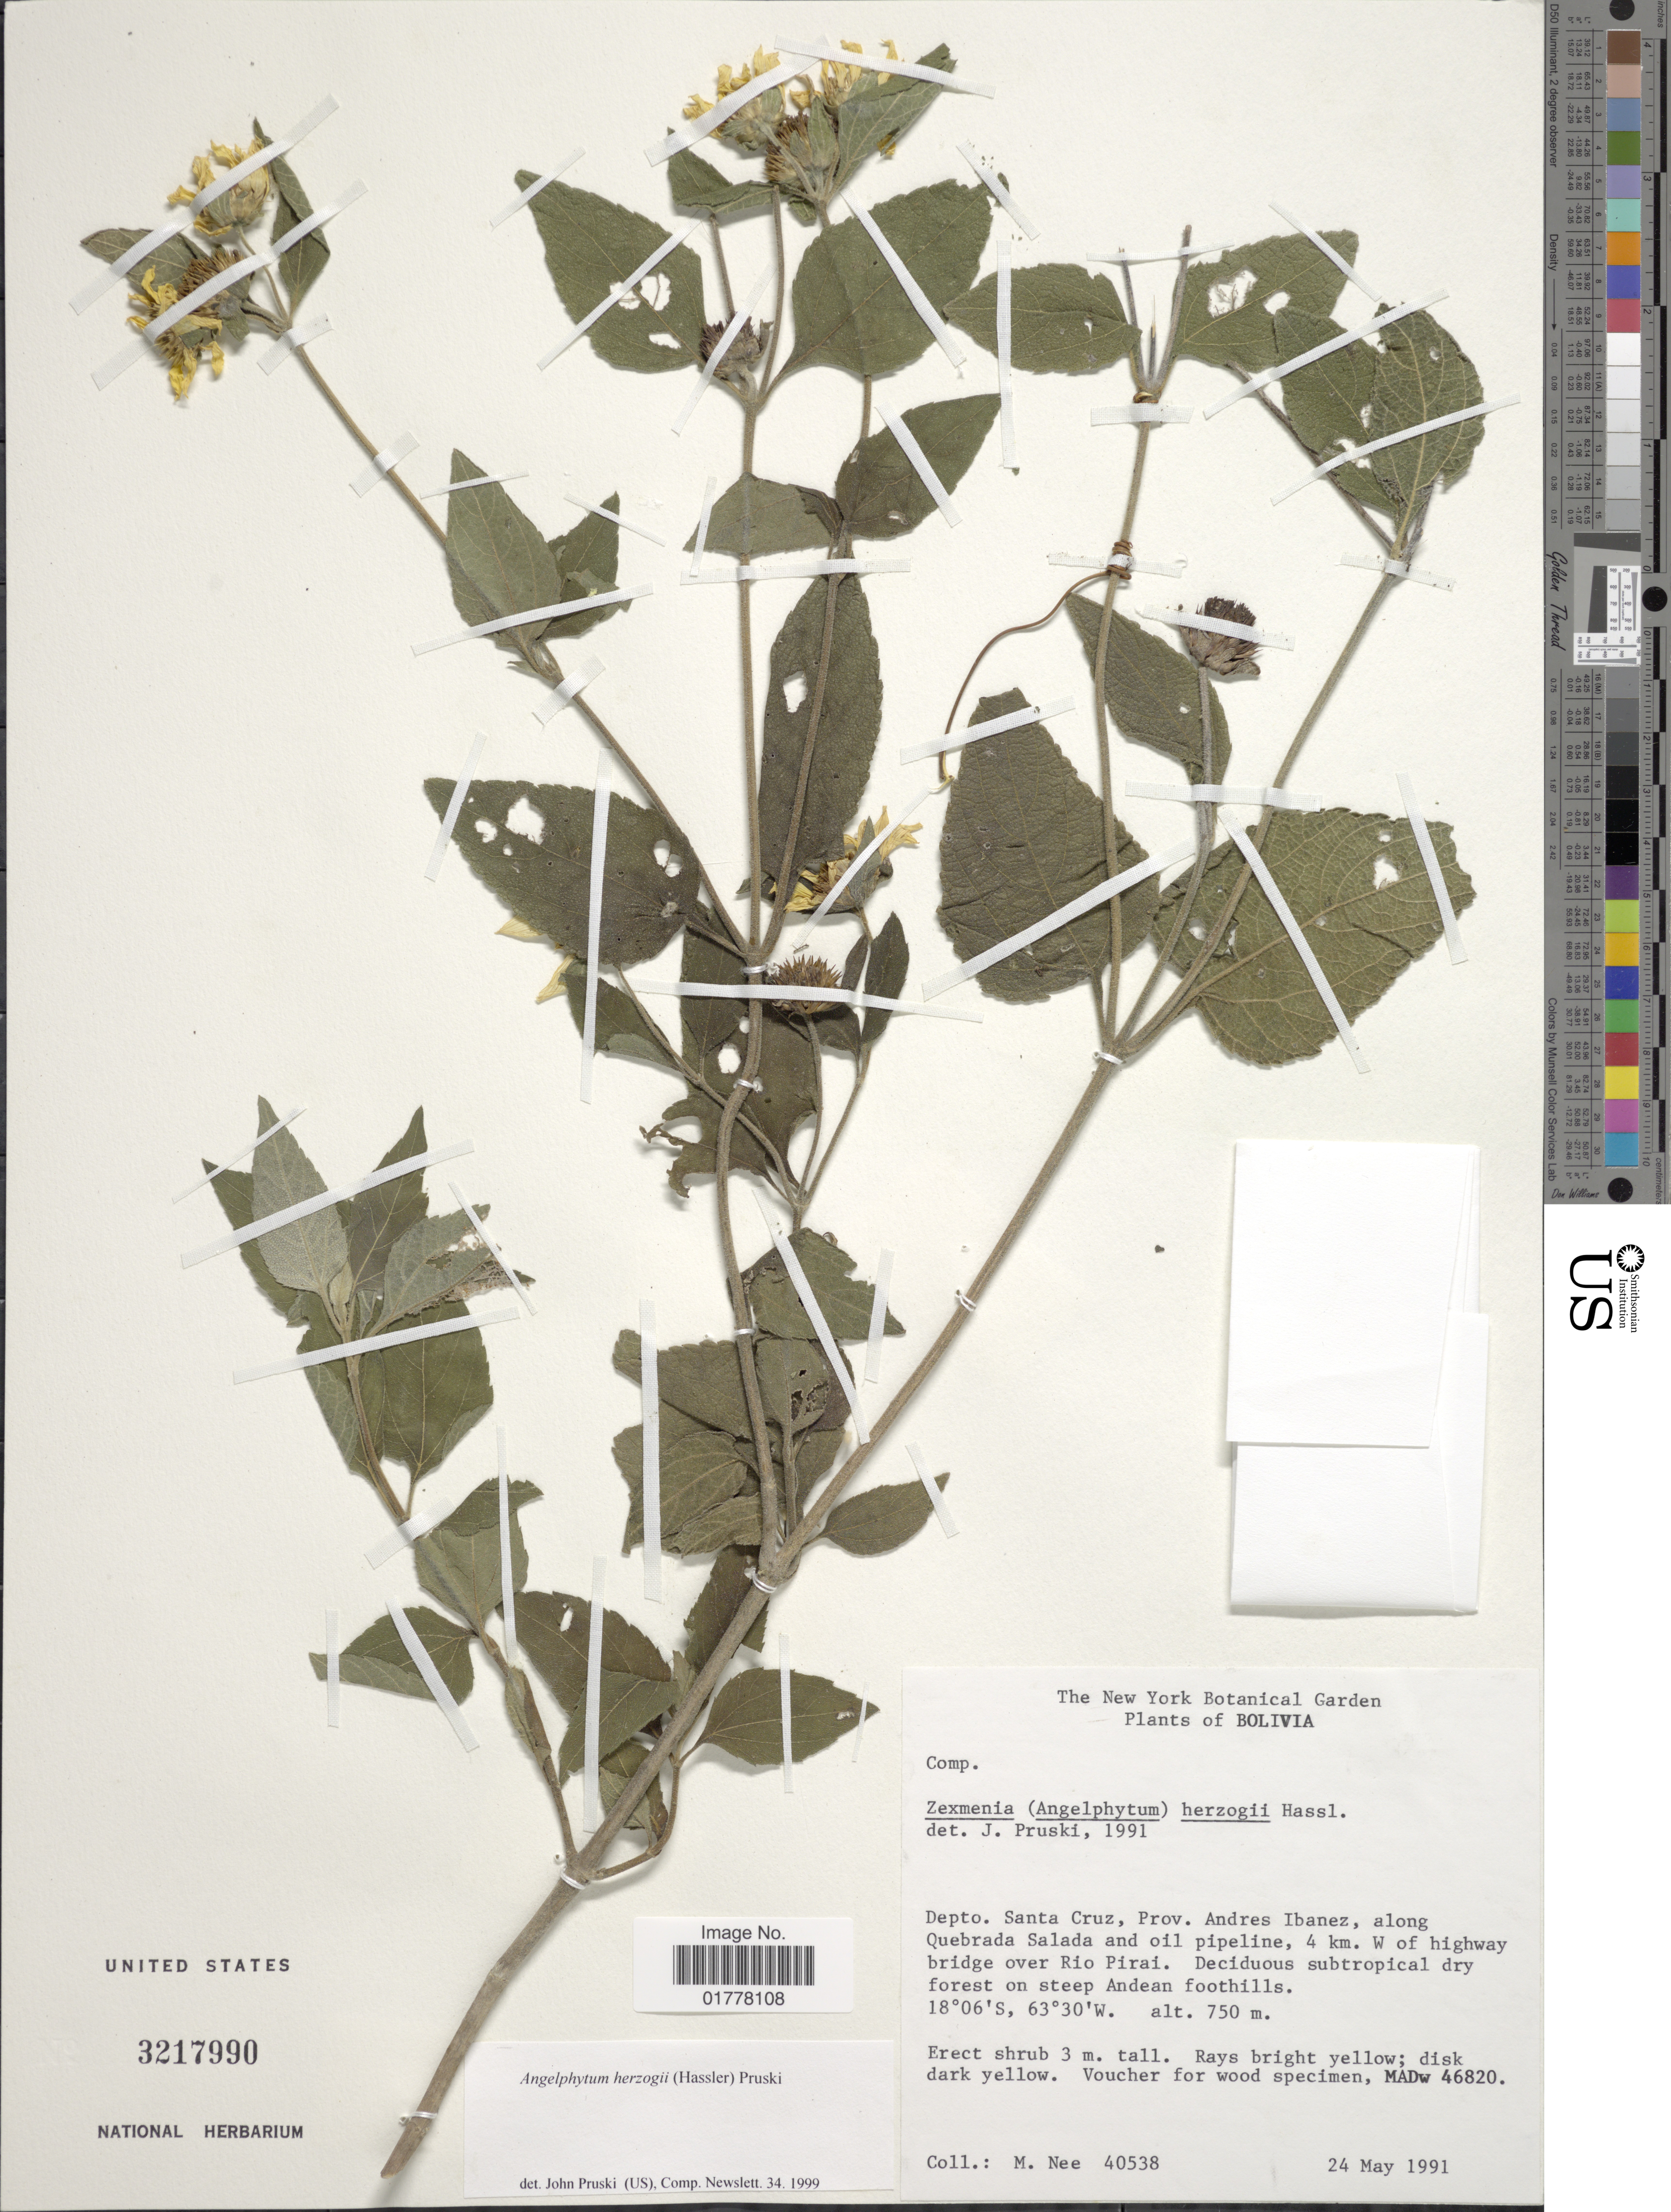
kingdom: Plantae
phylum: Tracheophyta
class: Magnoliopsida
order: Asterales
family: Asteraceae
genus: Angelphytum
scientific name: Angelphytum hertzogii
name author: (Hassl.) Pruski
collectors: M. Nee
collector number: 40538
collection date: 1991-05-24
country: Bolivia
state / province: Santa Cruz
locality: Depto. Santa Cruz, Prov. Andres Ibanez, along Quebrada Salada and oil pipeline, 4 km. W of highway bridge over Rio Pirai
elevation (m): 750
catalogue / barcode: US 3217990